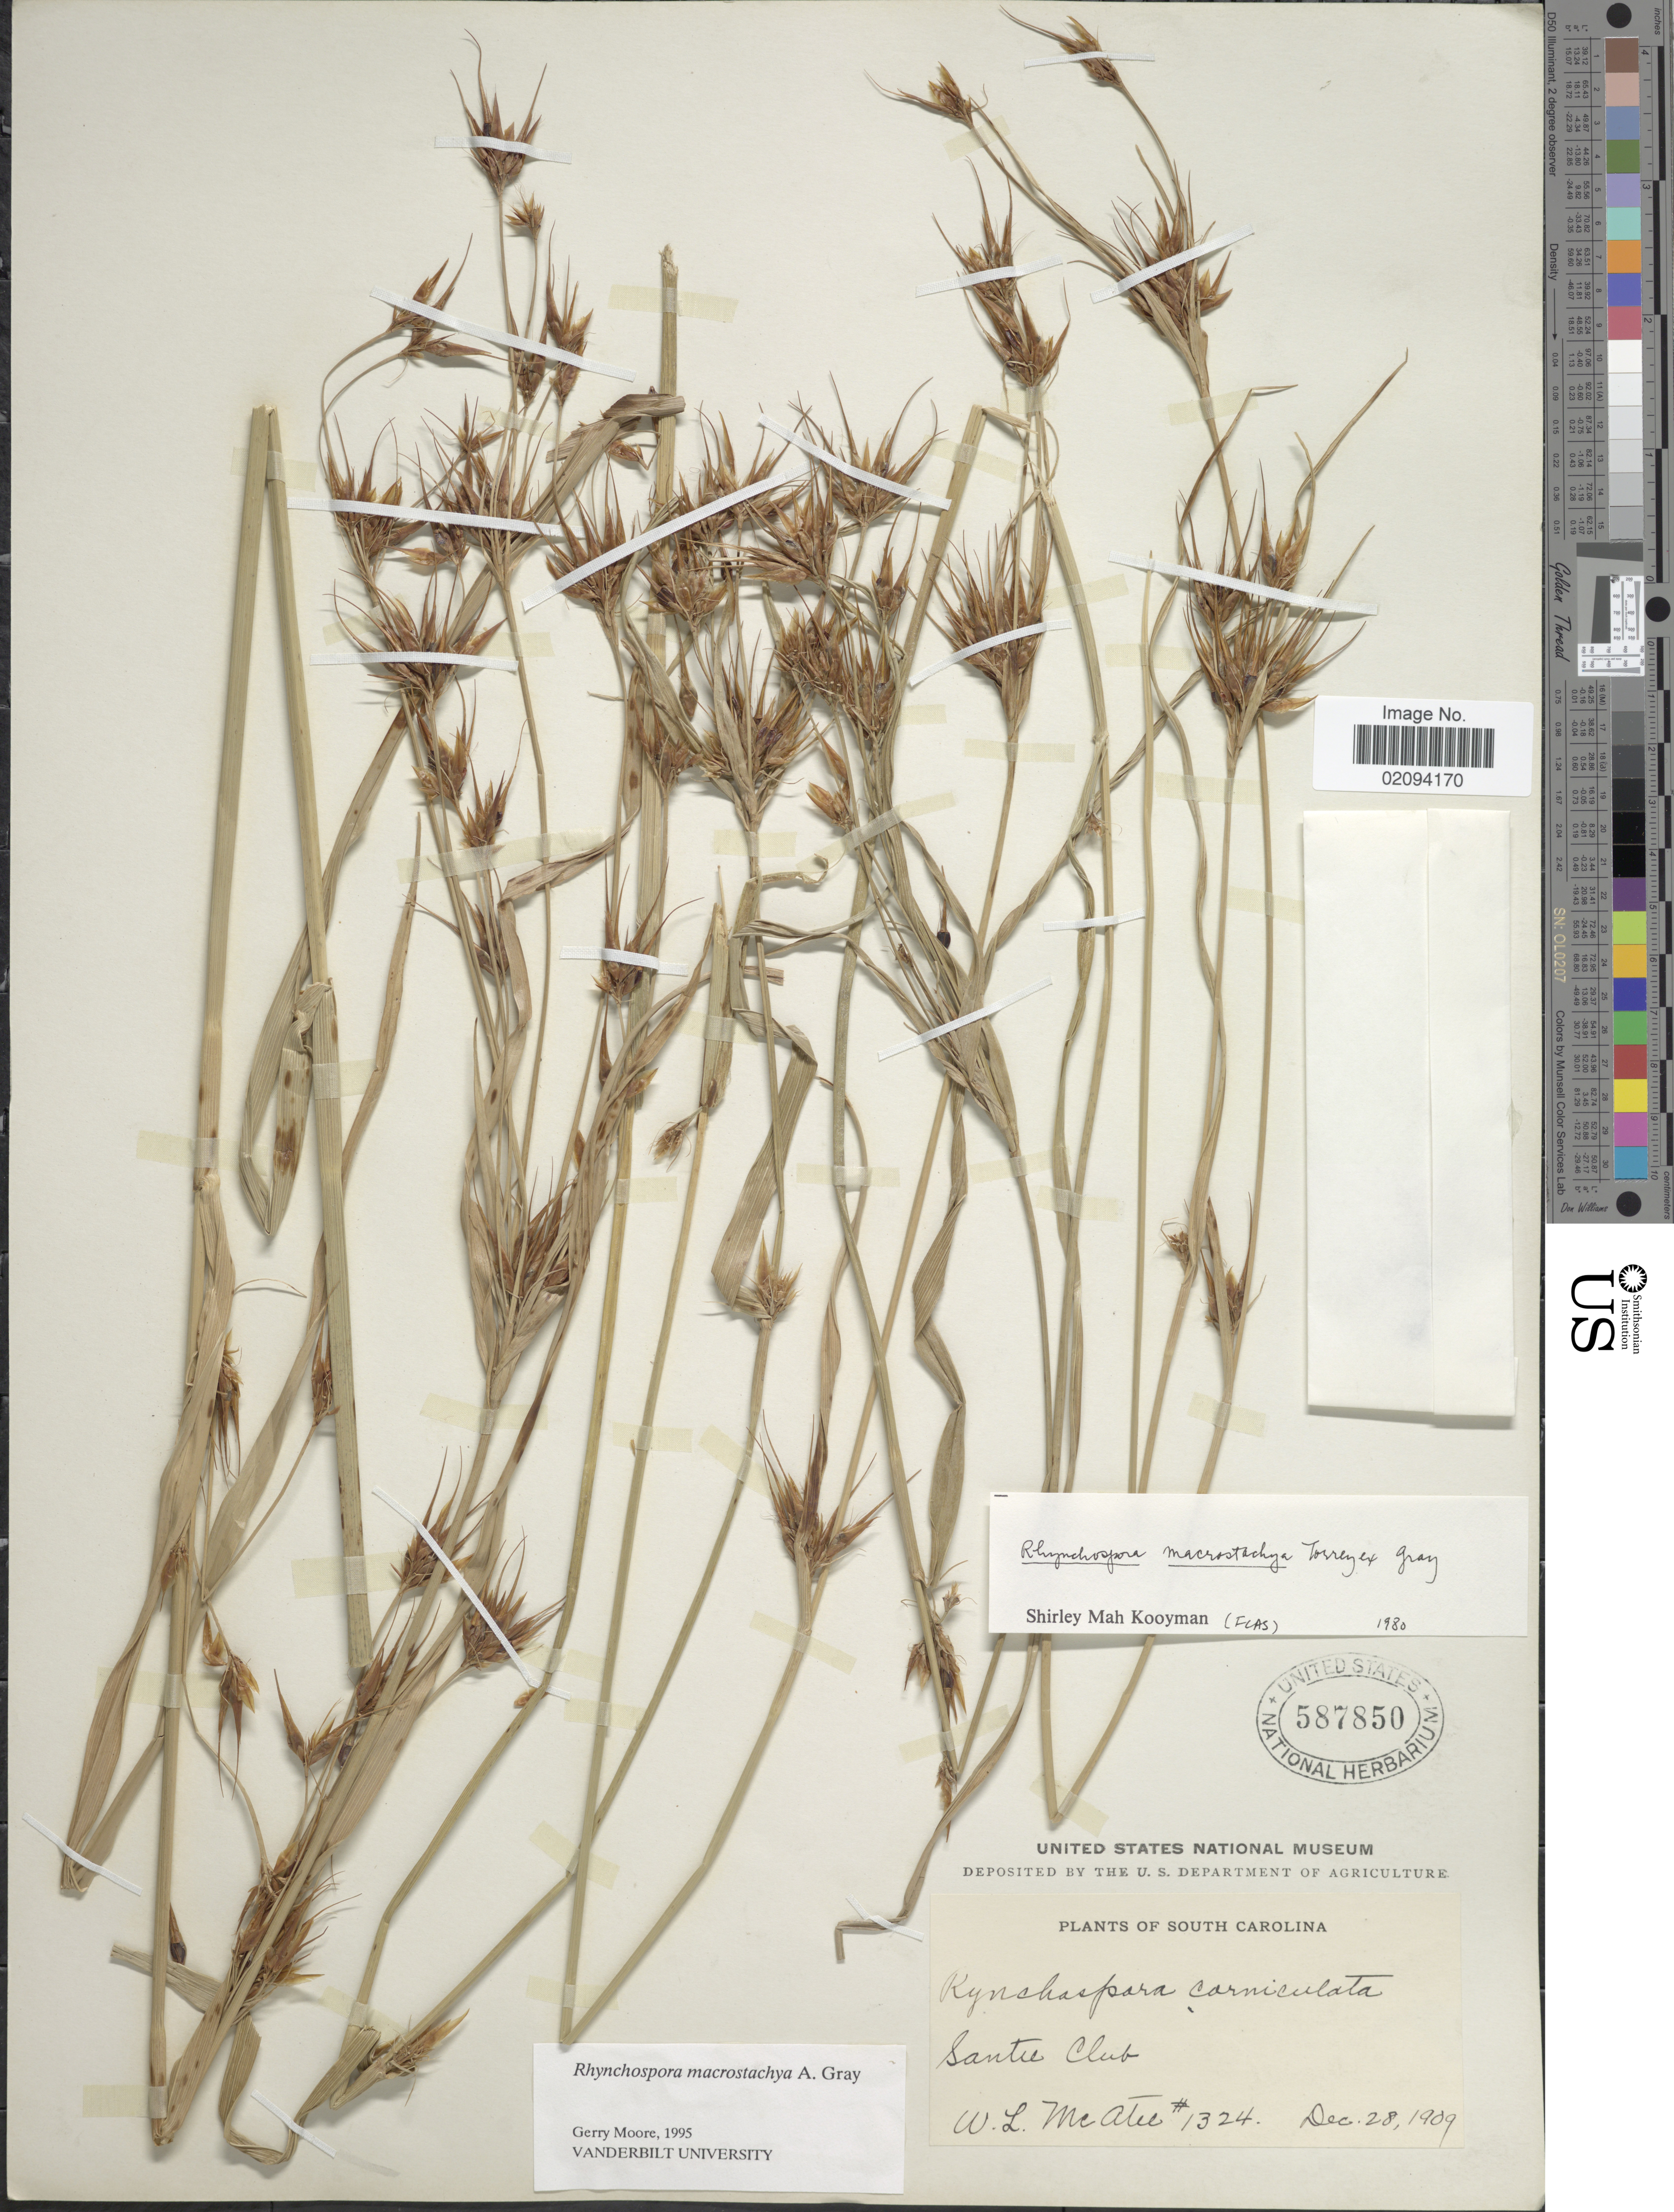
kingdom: Plantae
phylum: Tracheophyta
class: Liliopsida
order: Poales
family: Cyperaceae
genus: Rhynchospora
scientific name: Rhynchospora macrostachya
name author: Torr. ex A. Gray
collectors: W. McAtee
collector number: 1324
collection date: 1909-12-28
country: United States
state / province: South Carolina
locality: Santee Club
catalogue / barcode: US 587850